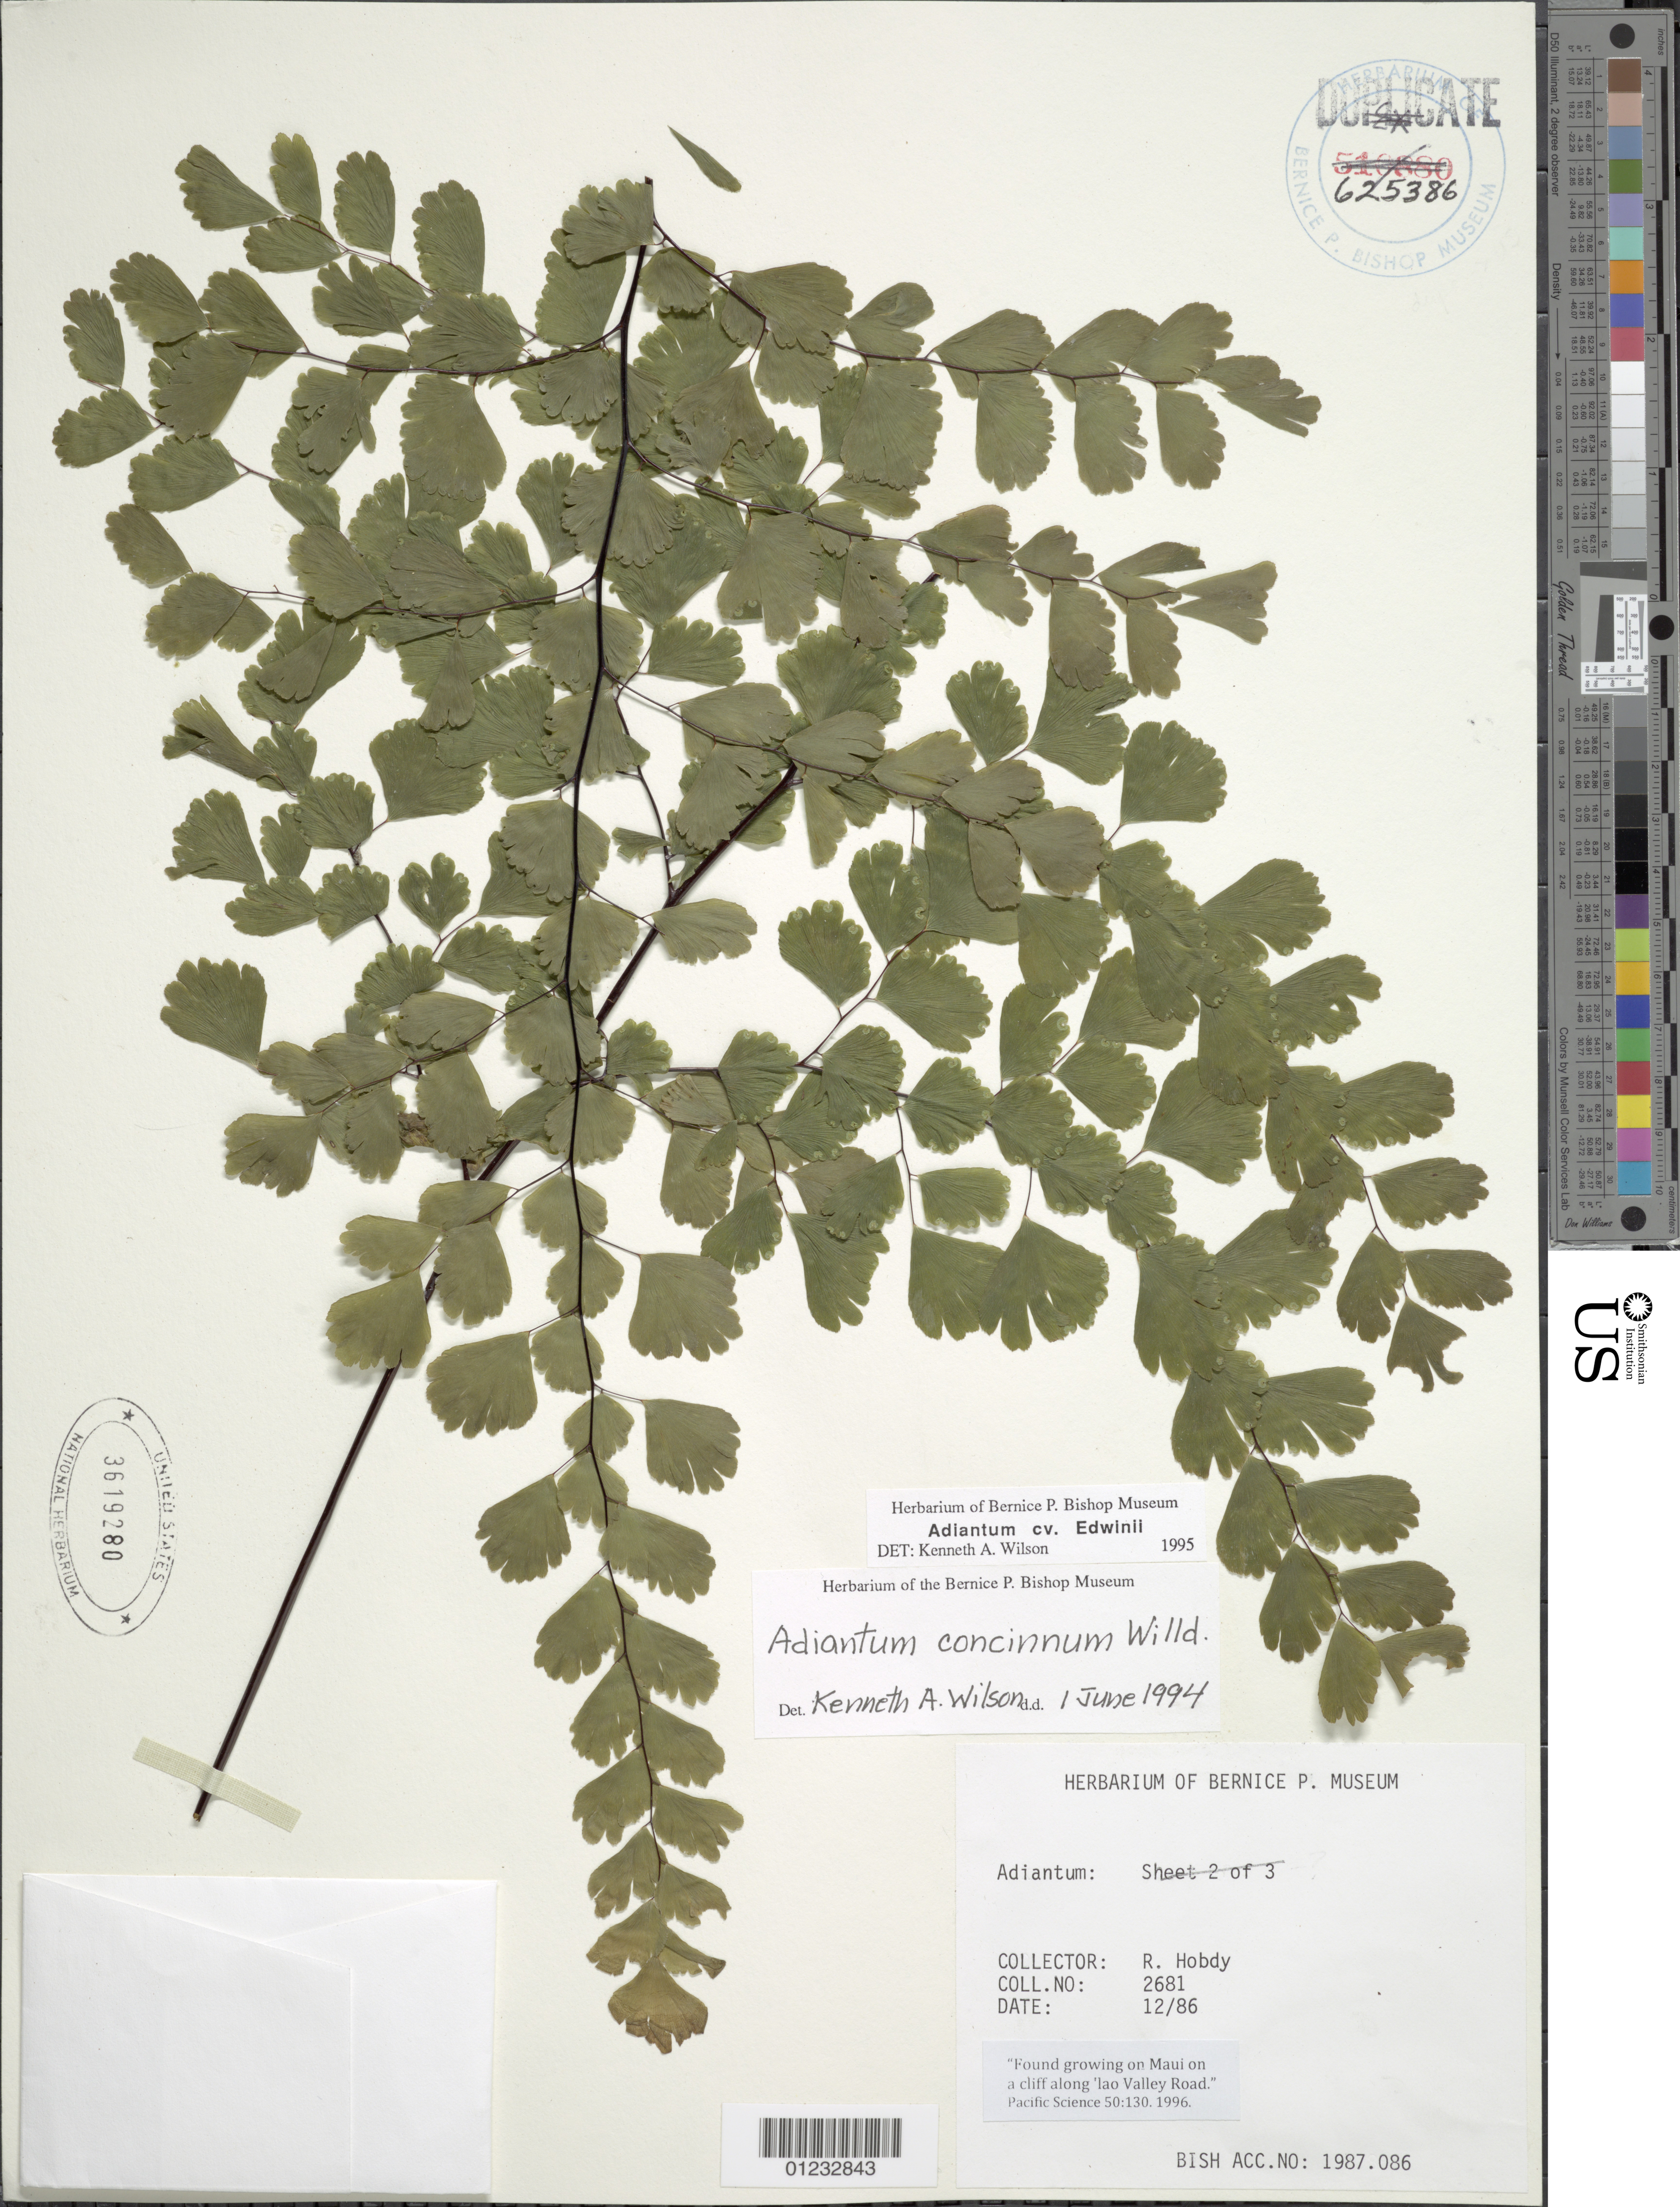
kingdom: Plantae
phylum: Tracheophyta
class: Polypodiopsida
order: Polypodiales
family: Pteridaceae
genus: Adiantum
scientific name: Adiantum raddianum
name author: C. Presl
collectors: R. Hobdy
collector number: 2681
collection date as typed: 12/86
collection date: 1986-12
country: United States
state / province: Hawaii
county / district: Maui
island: Maui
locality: On a cliff along 'Iao Valley Road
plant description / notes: Sheet received as duplicate from BISH. No location details on label. Location information was recorded in Wilson, K.A. 1996. Pacific Science 50(2) 127-141.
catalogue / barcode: US 3619280